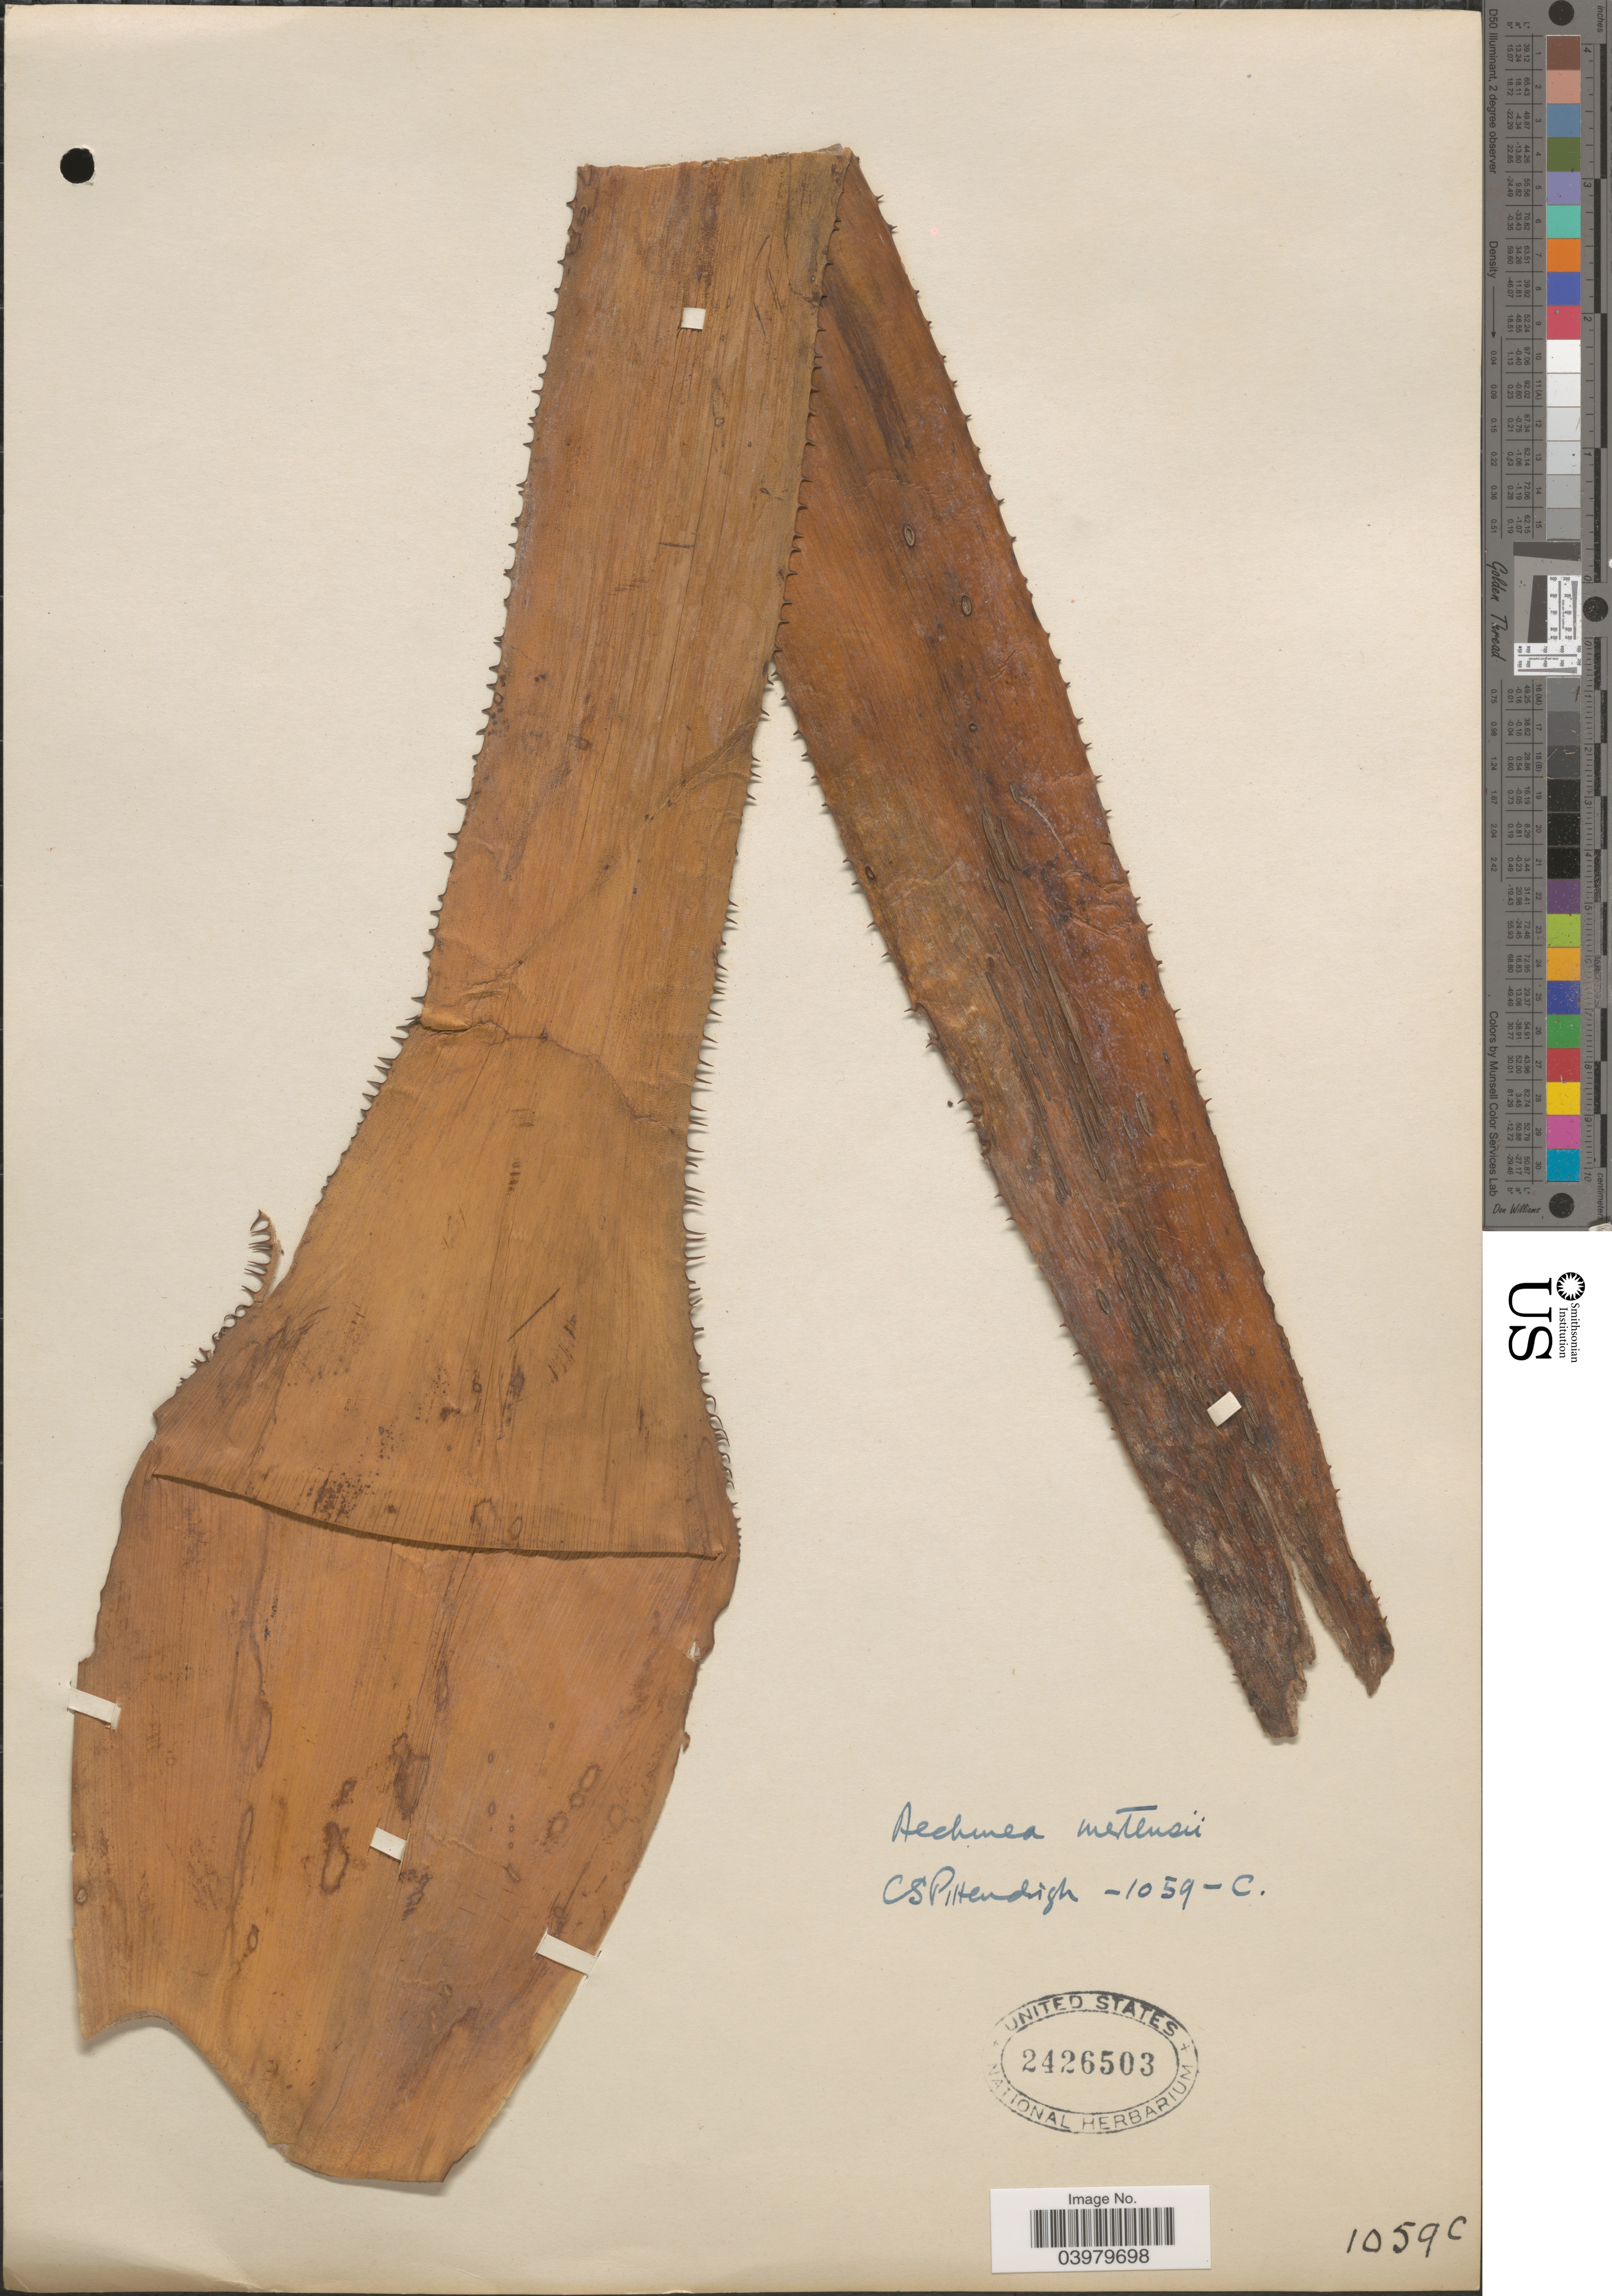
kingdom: Plantae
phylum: Tracheophyta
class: Liliopsida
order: Poales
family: Bromeliaceae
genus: Aechmea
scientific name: Aechmea mertensii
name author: (G. Mey.) Schult. & Schult. f.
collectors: C. Pittendrigh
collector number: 1059-C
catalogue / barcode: US 2426503